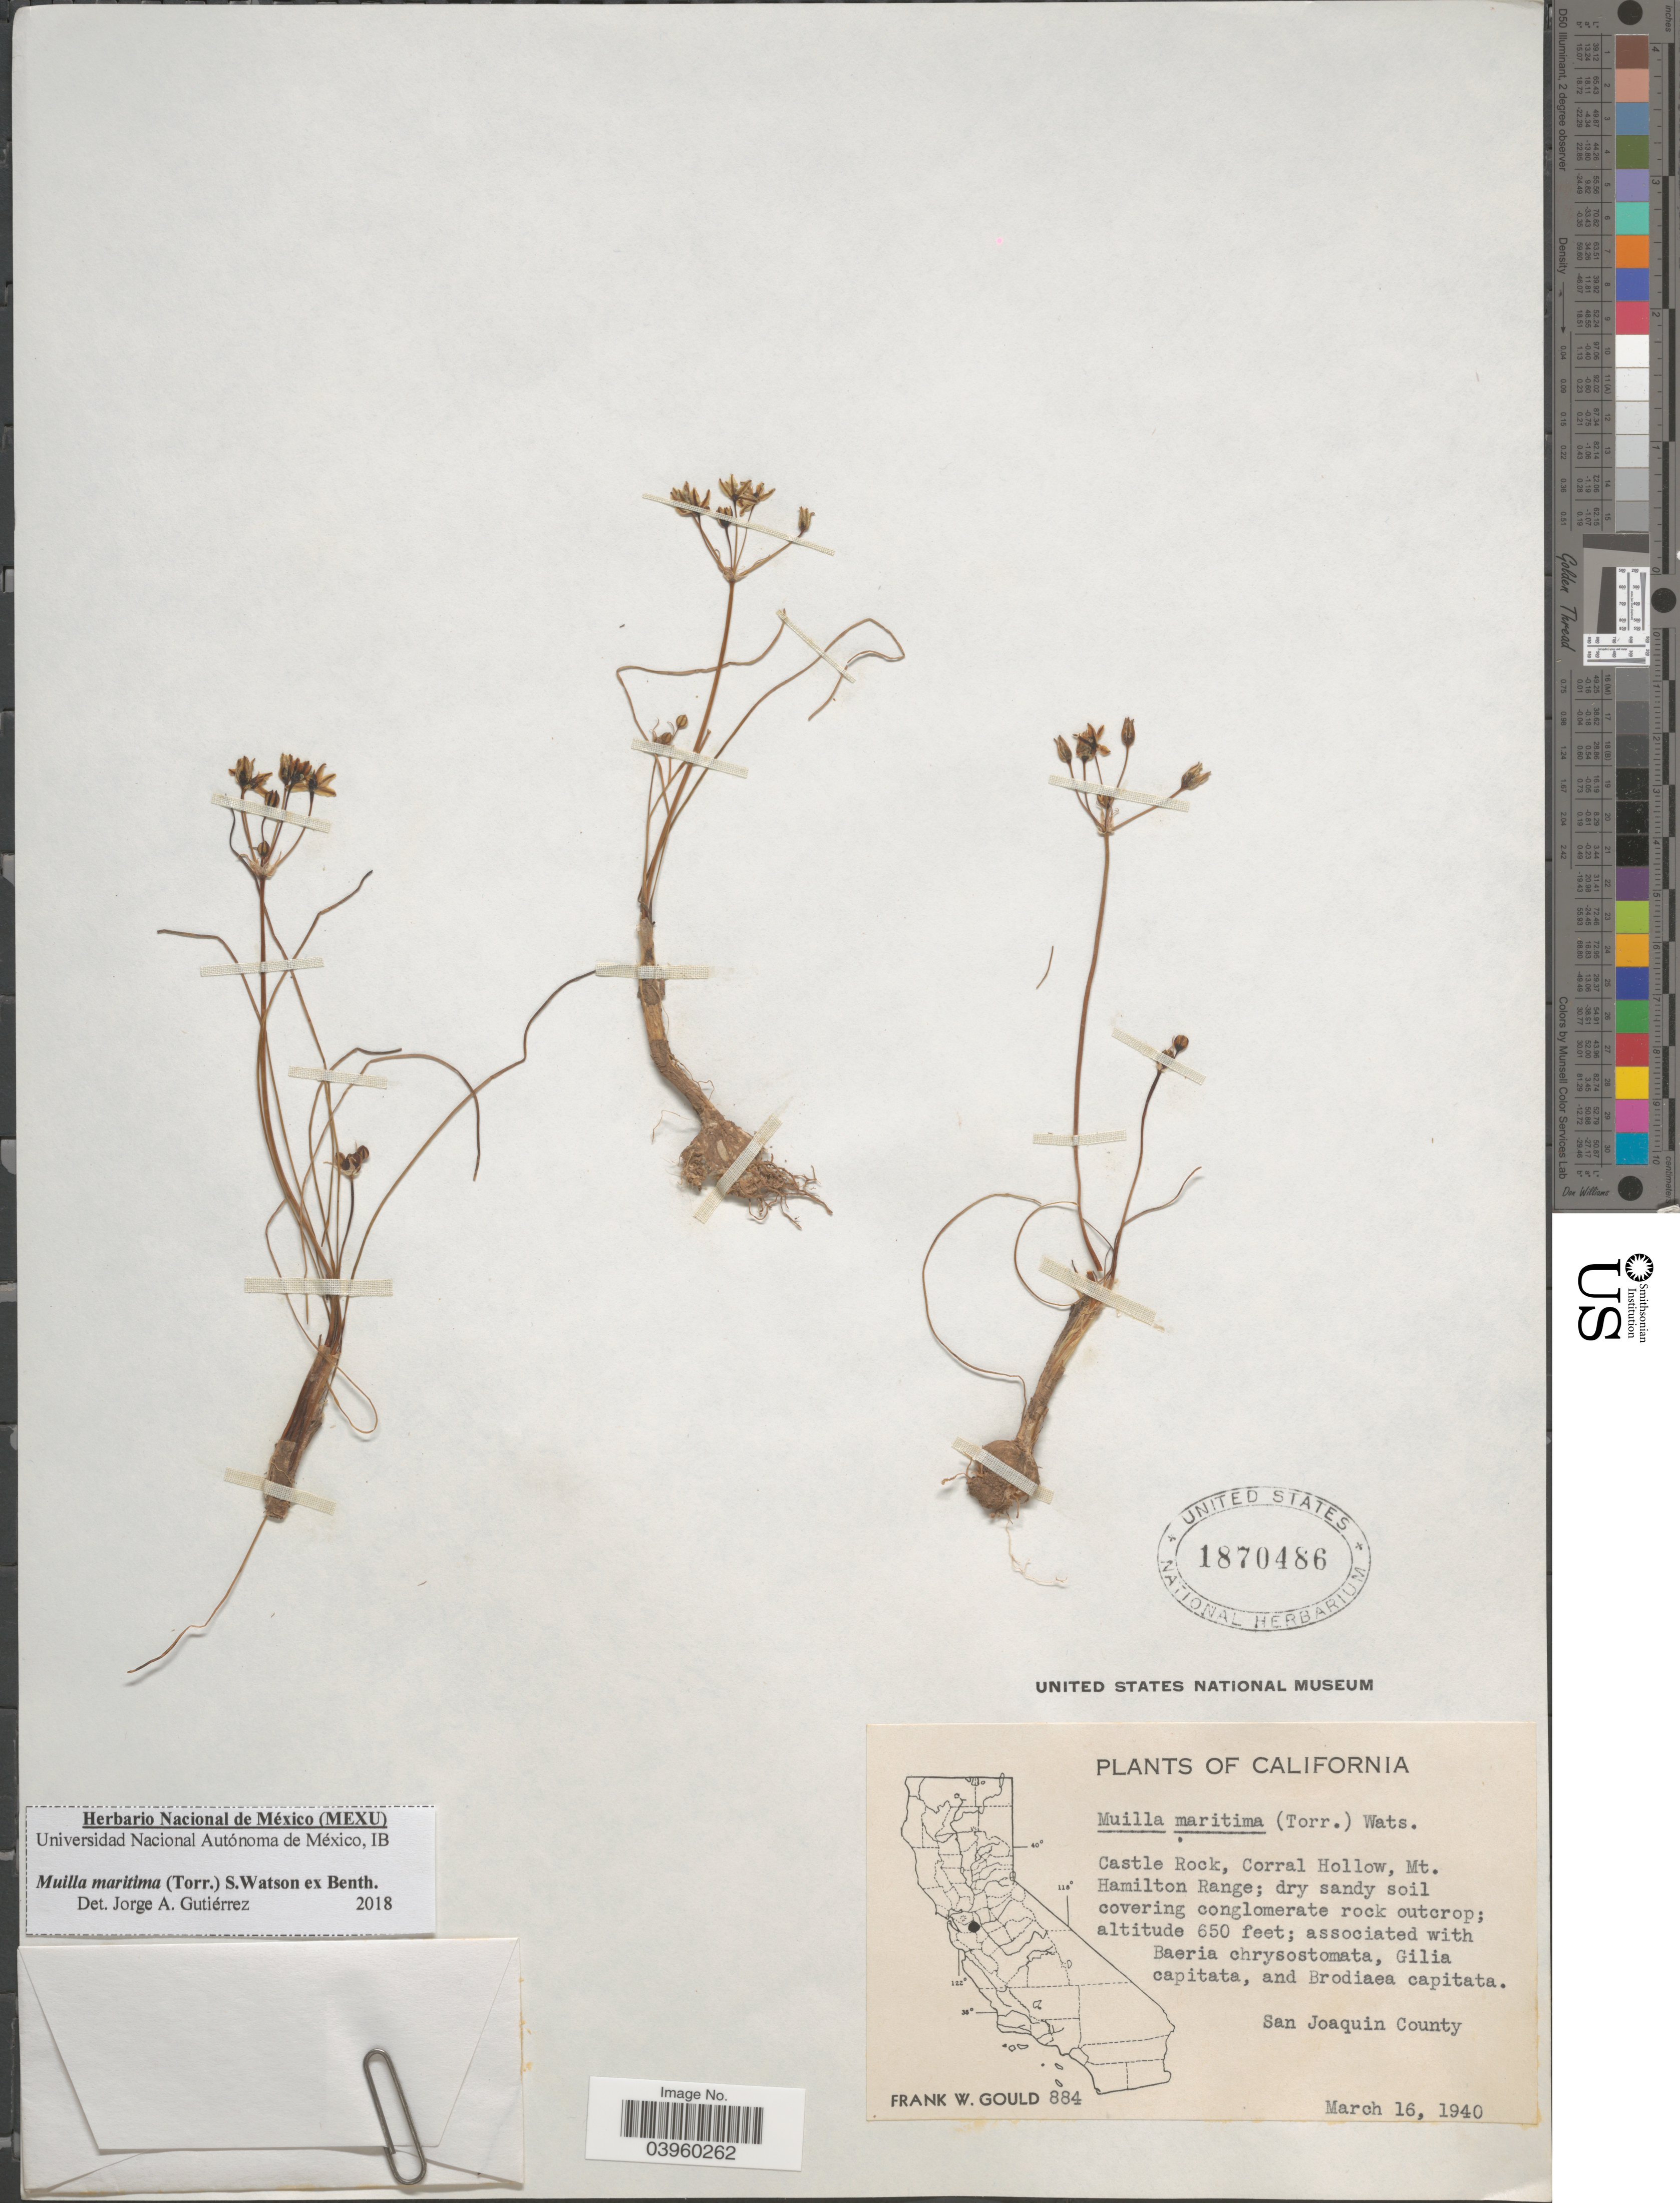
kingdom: Plantae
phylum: Tracheophyta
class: Liliopsida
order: Asparagales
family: Asparagaceae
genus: Muilla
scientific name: Muilla maritima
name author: (Torr.) S. Watson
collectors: F. W. Gould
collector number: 884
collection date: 1940-03-16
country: United States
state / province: California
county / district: San Joaquin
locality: Castle Rock, Corral Hollow, Mt. Hamilton Range. San Joaquin County.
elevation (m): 198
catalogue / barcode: US 1870486